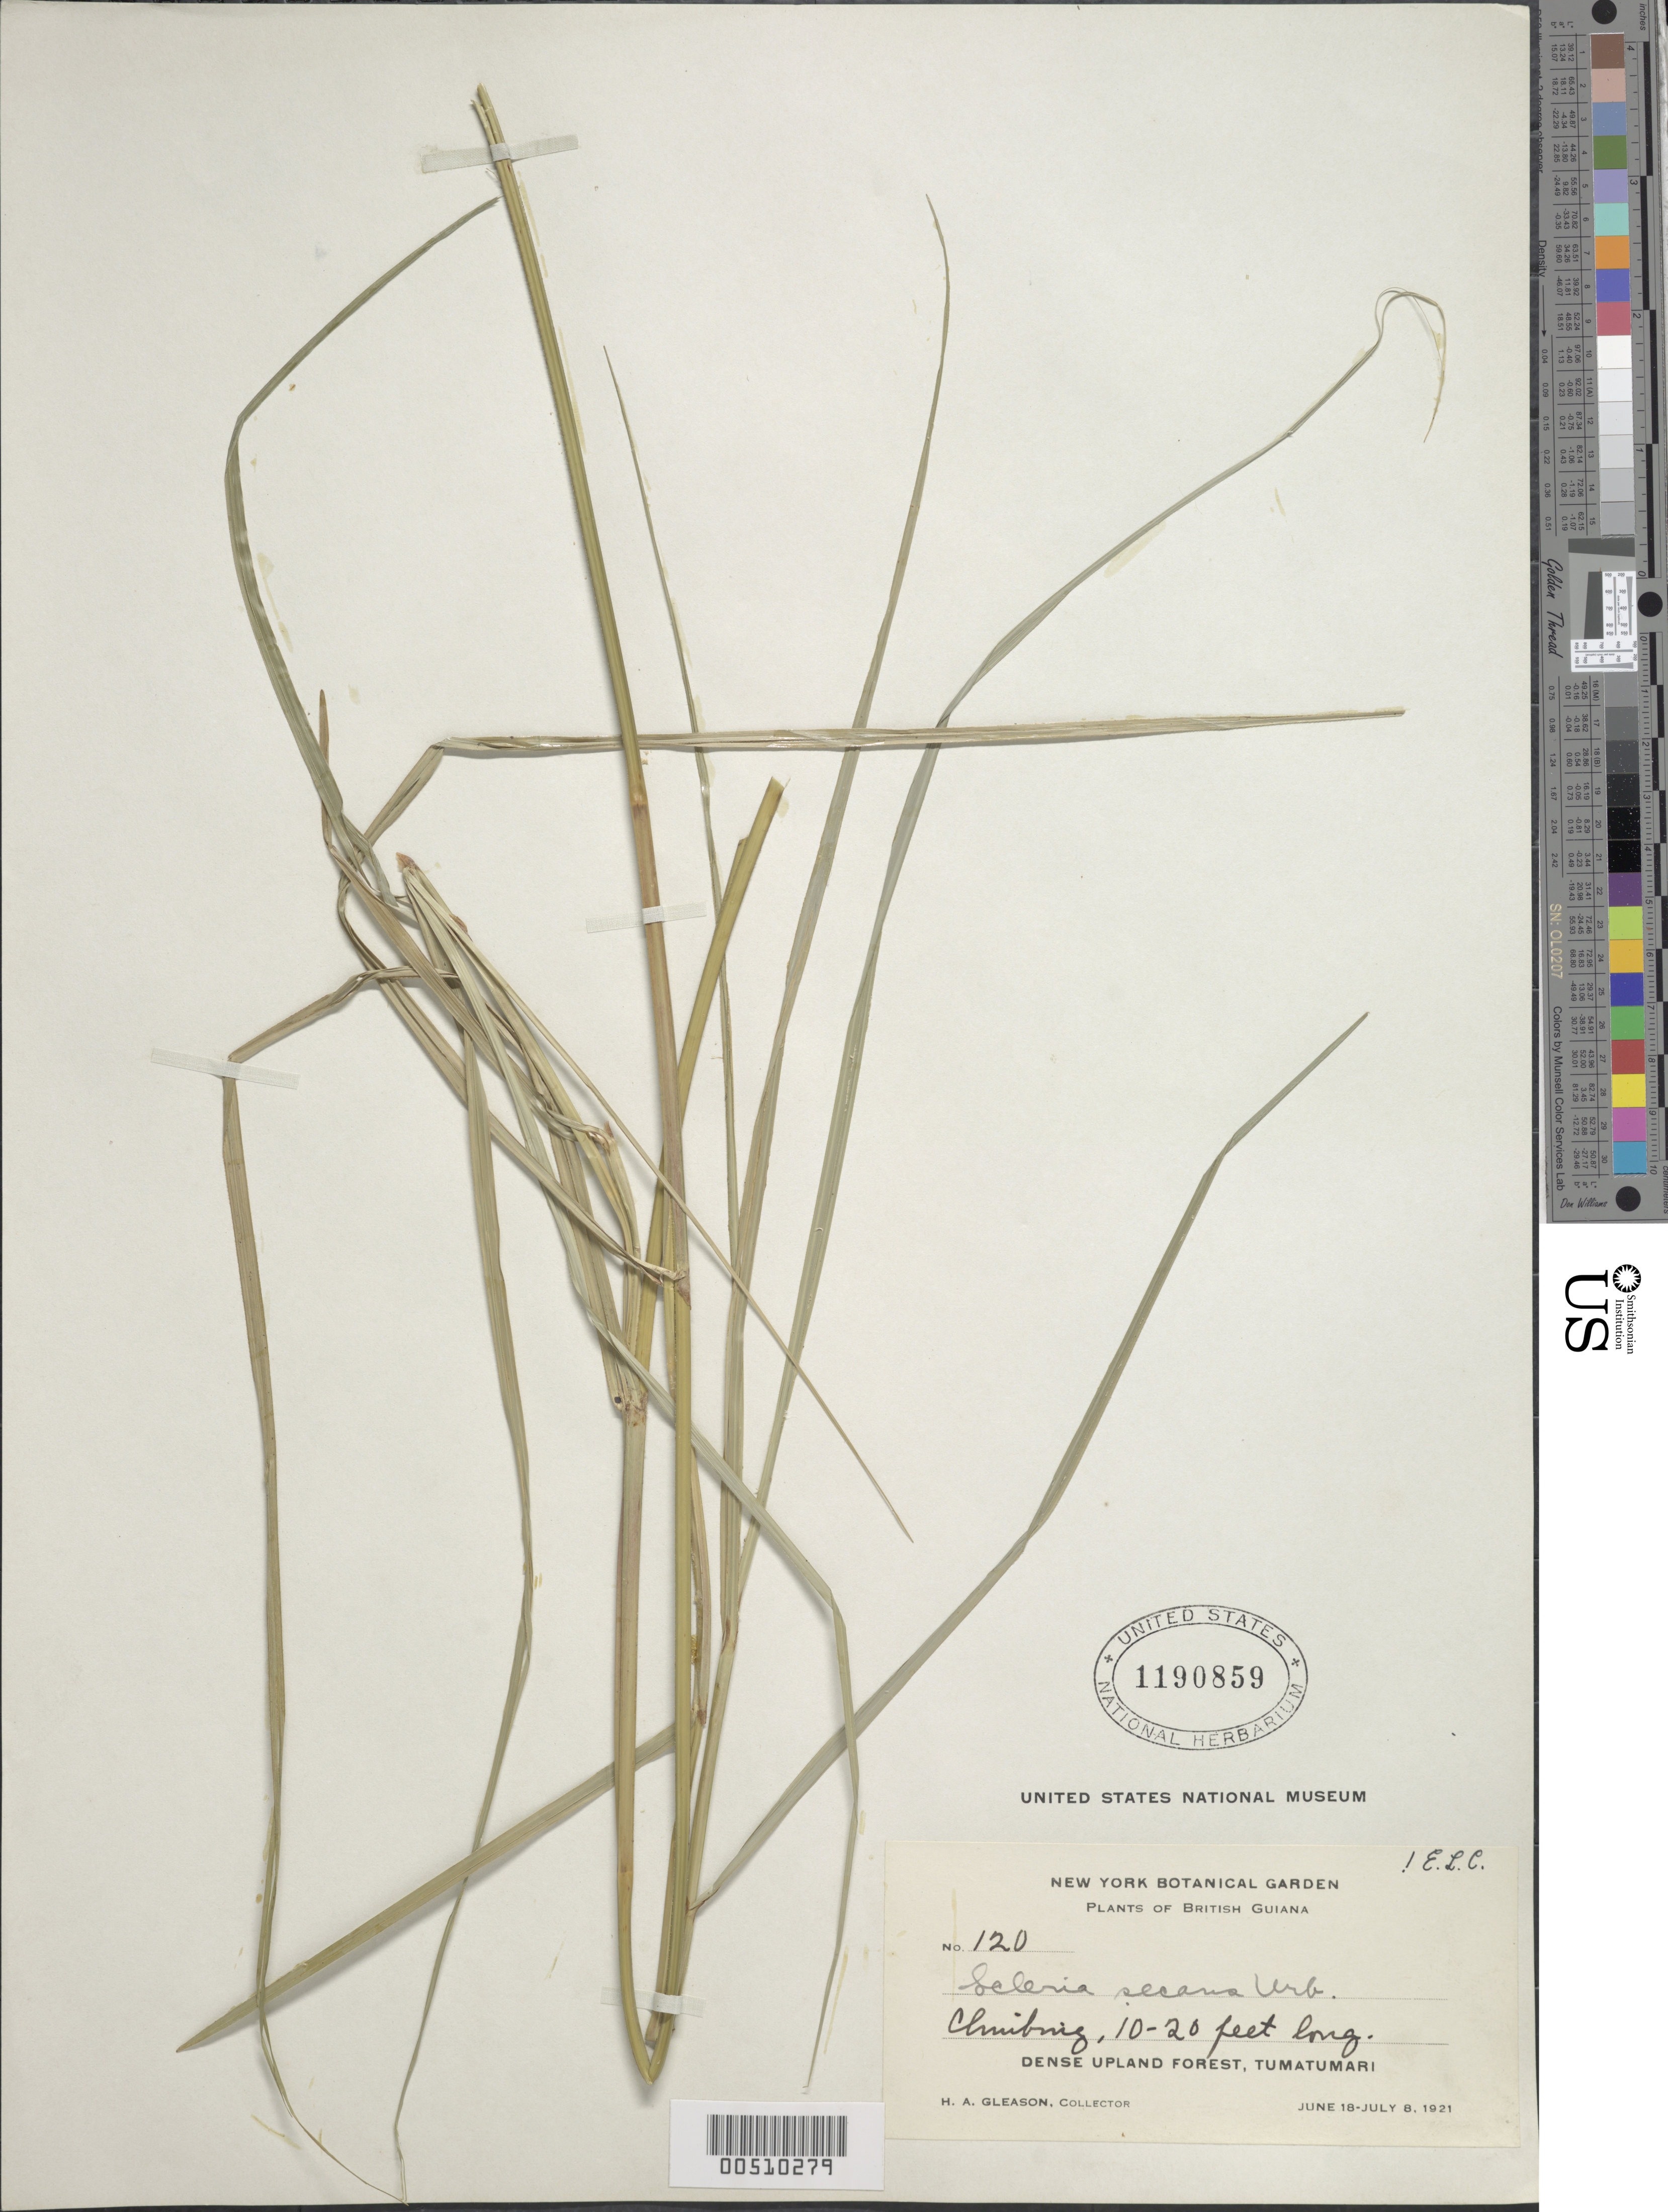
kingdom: Plantae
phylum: Tracheophyta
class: Liliopsida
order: Poales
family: Cyperaceae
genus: Scleria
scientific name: Scleria secans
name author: (L.) Urb.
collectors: H. A. Gleason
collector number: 120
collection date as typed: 18 Jun 1921 to 08 Jul 1921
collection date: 1921-06-18/1921-07-08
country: Guyana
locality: Tumatumari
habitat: Dense upland forest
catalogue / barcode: US 1190859